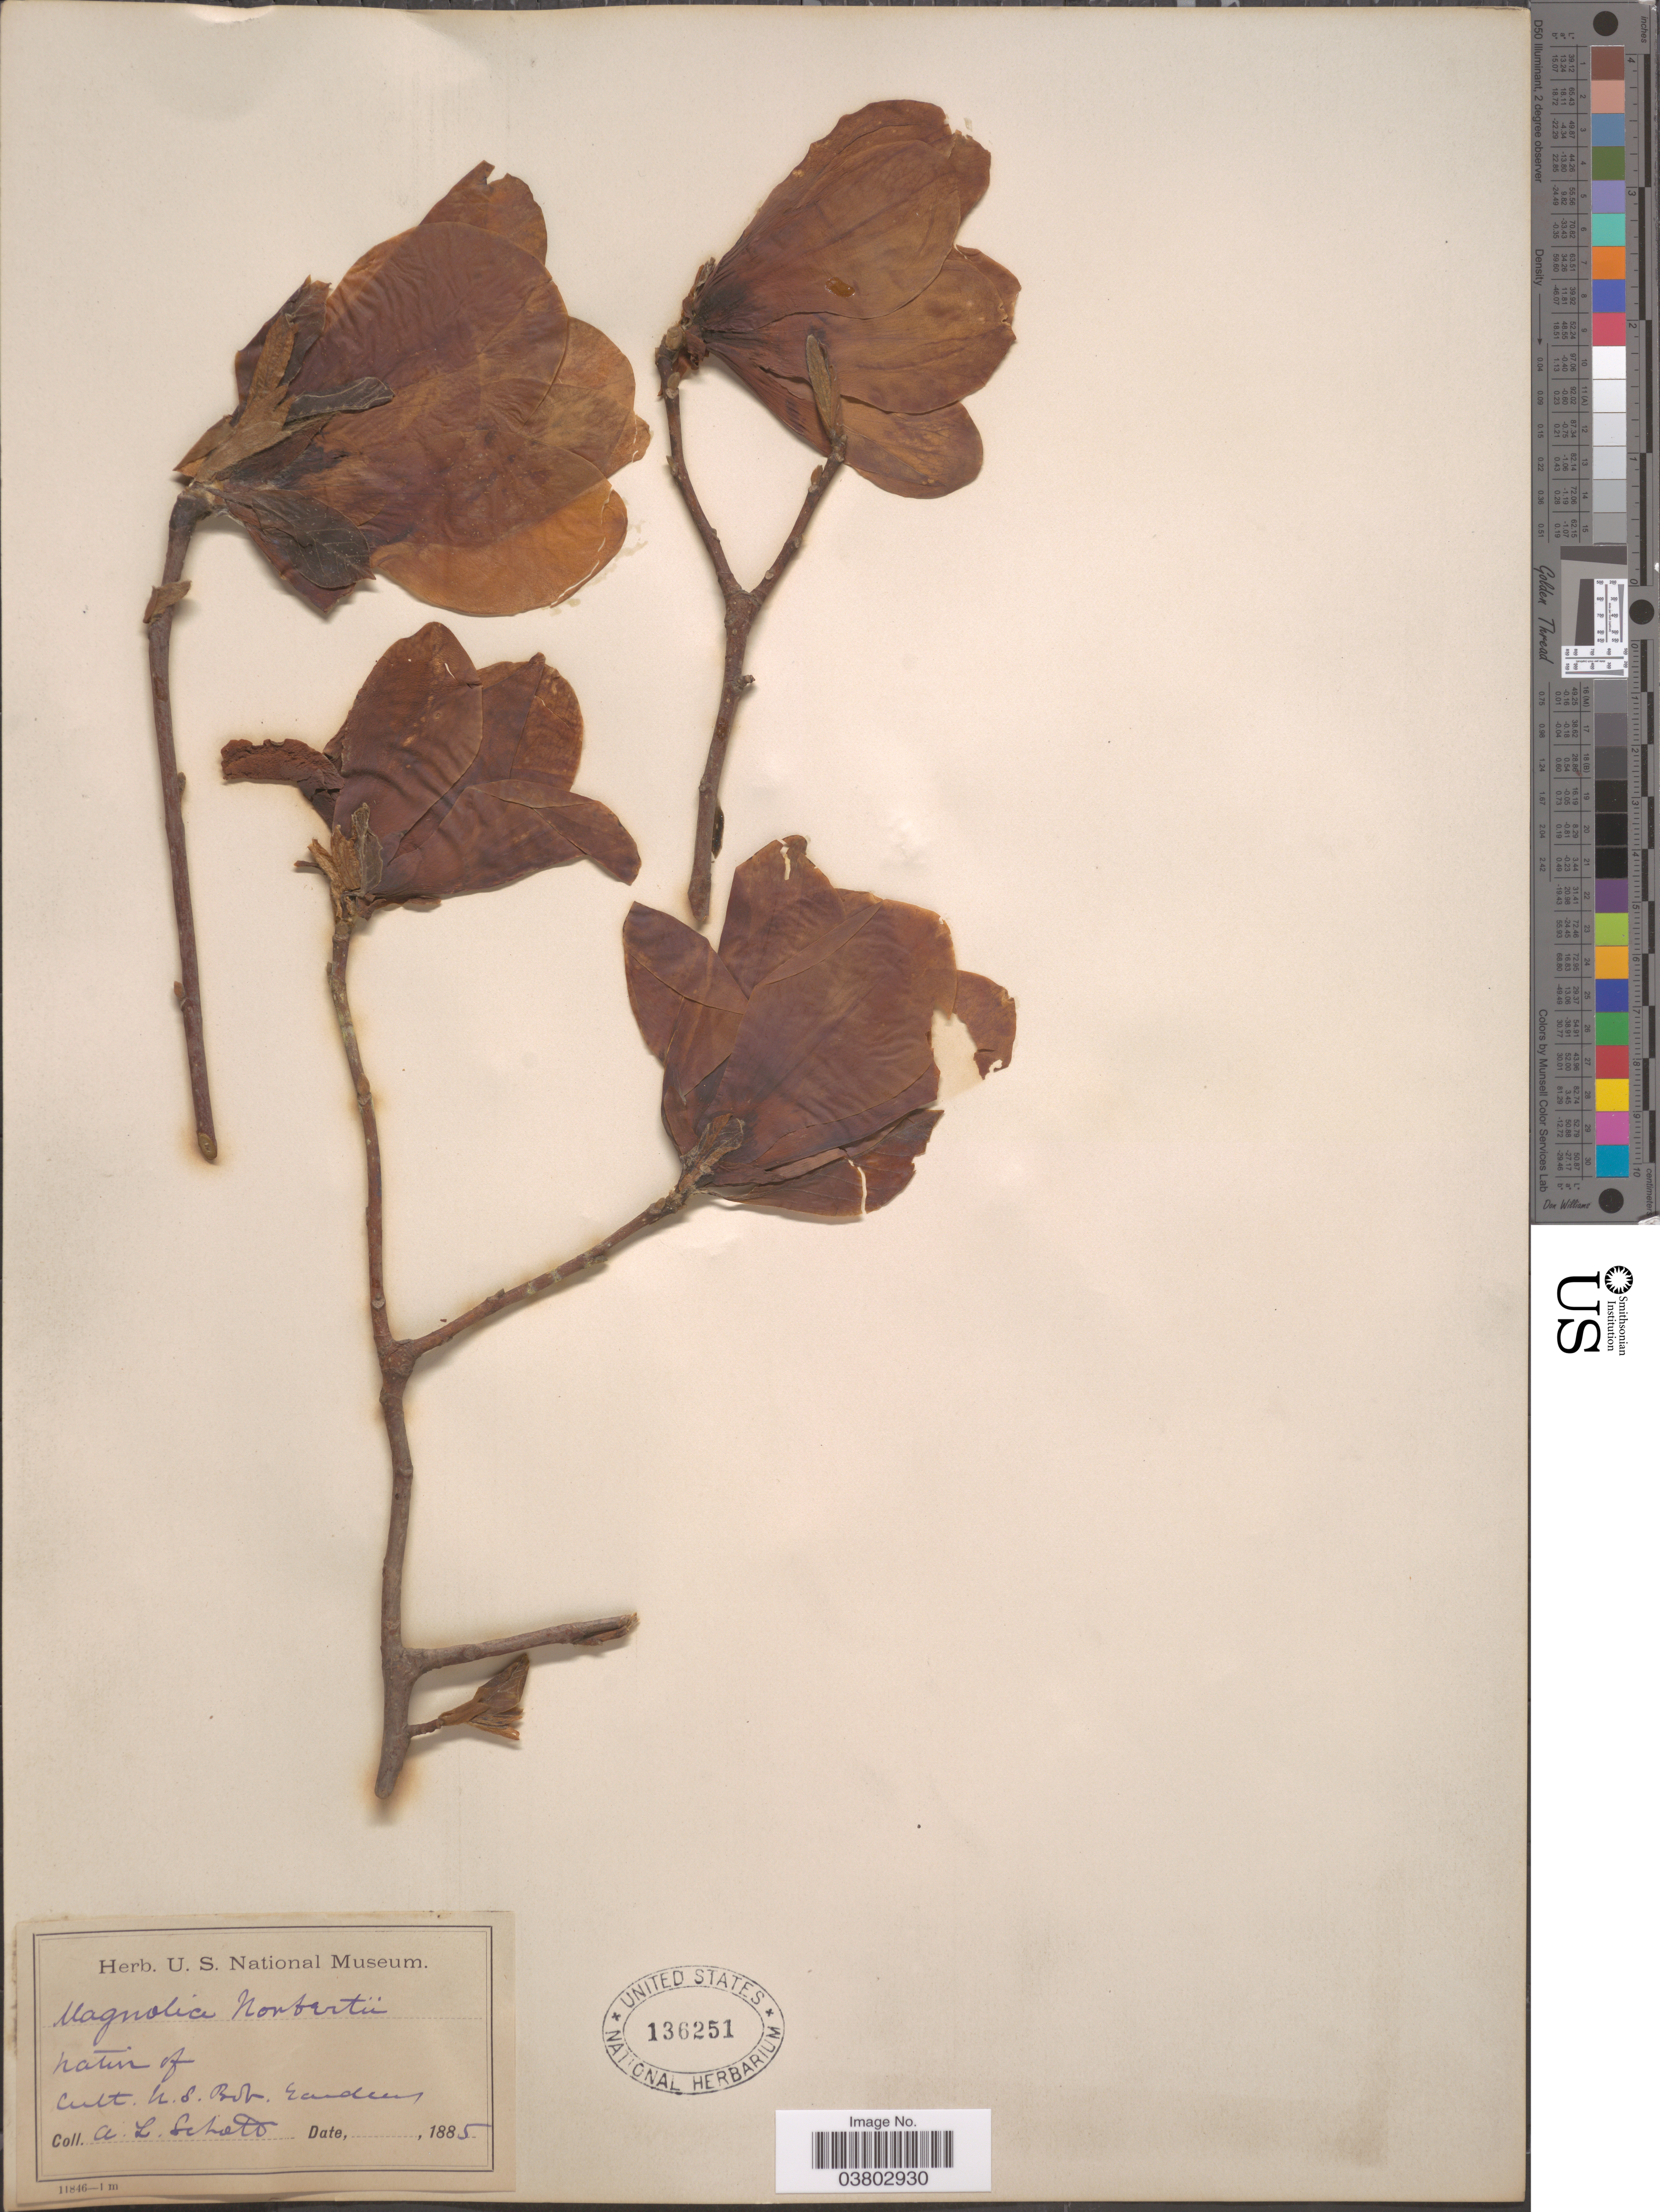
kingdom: Plantae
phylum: Tracheophyta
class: Magnoliopsida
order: Magnoliales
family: Magnoliaceae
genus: Magnolia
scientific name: Magnolia yulan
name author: Desf.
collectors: A. L. Schott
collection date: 1885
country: United States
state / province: District of Columbia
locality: U.S. Bot. Gardens.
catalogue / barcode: US 136251